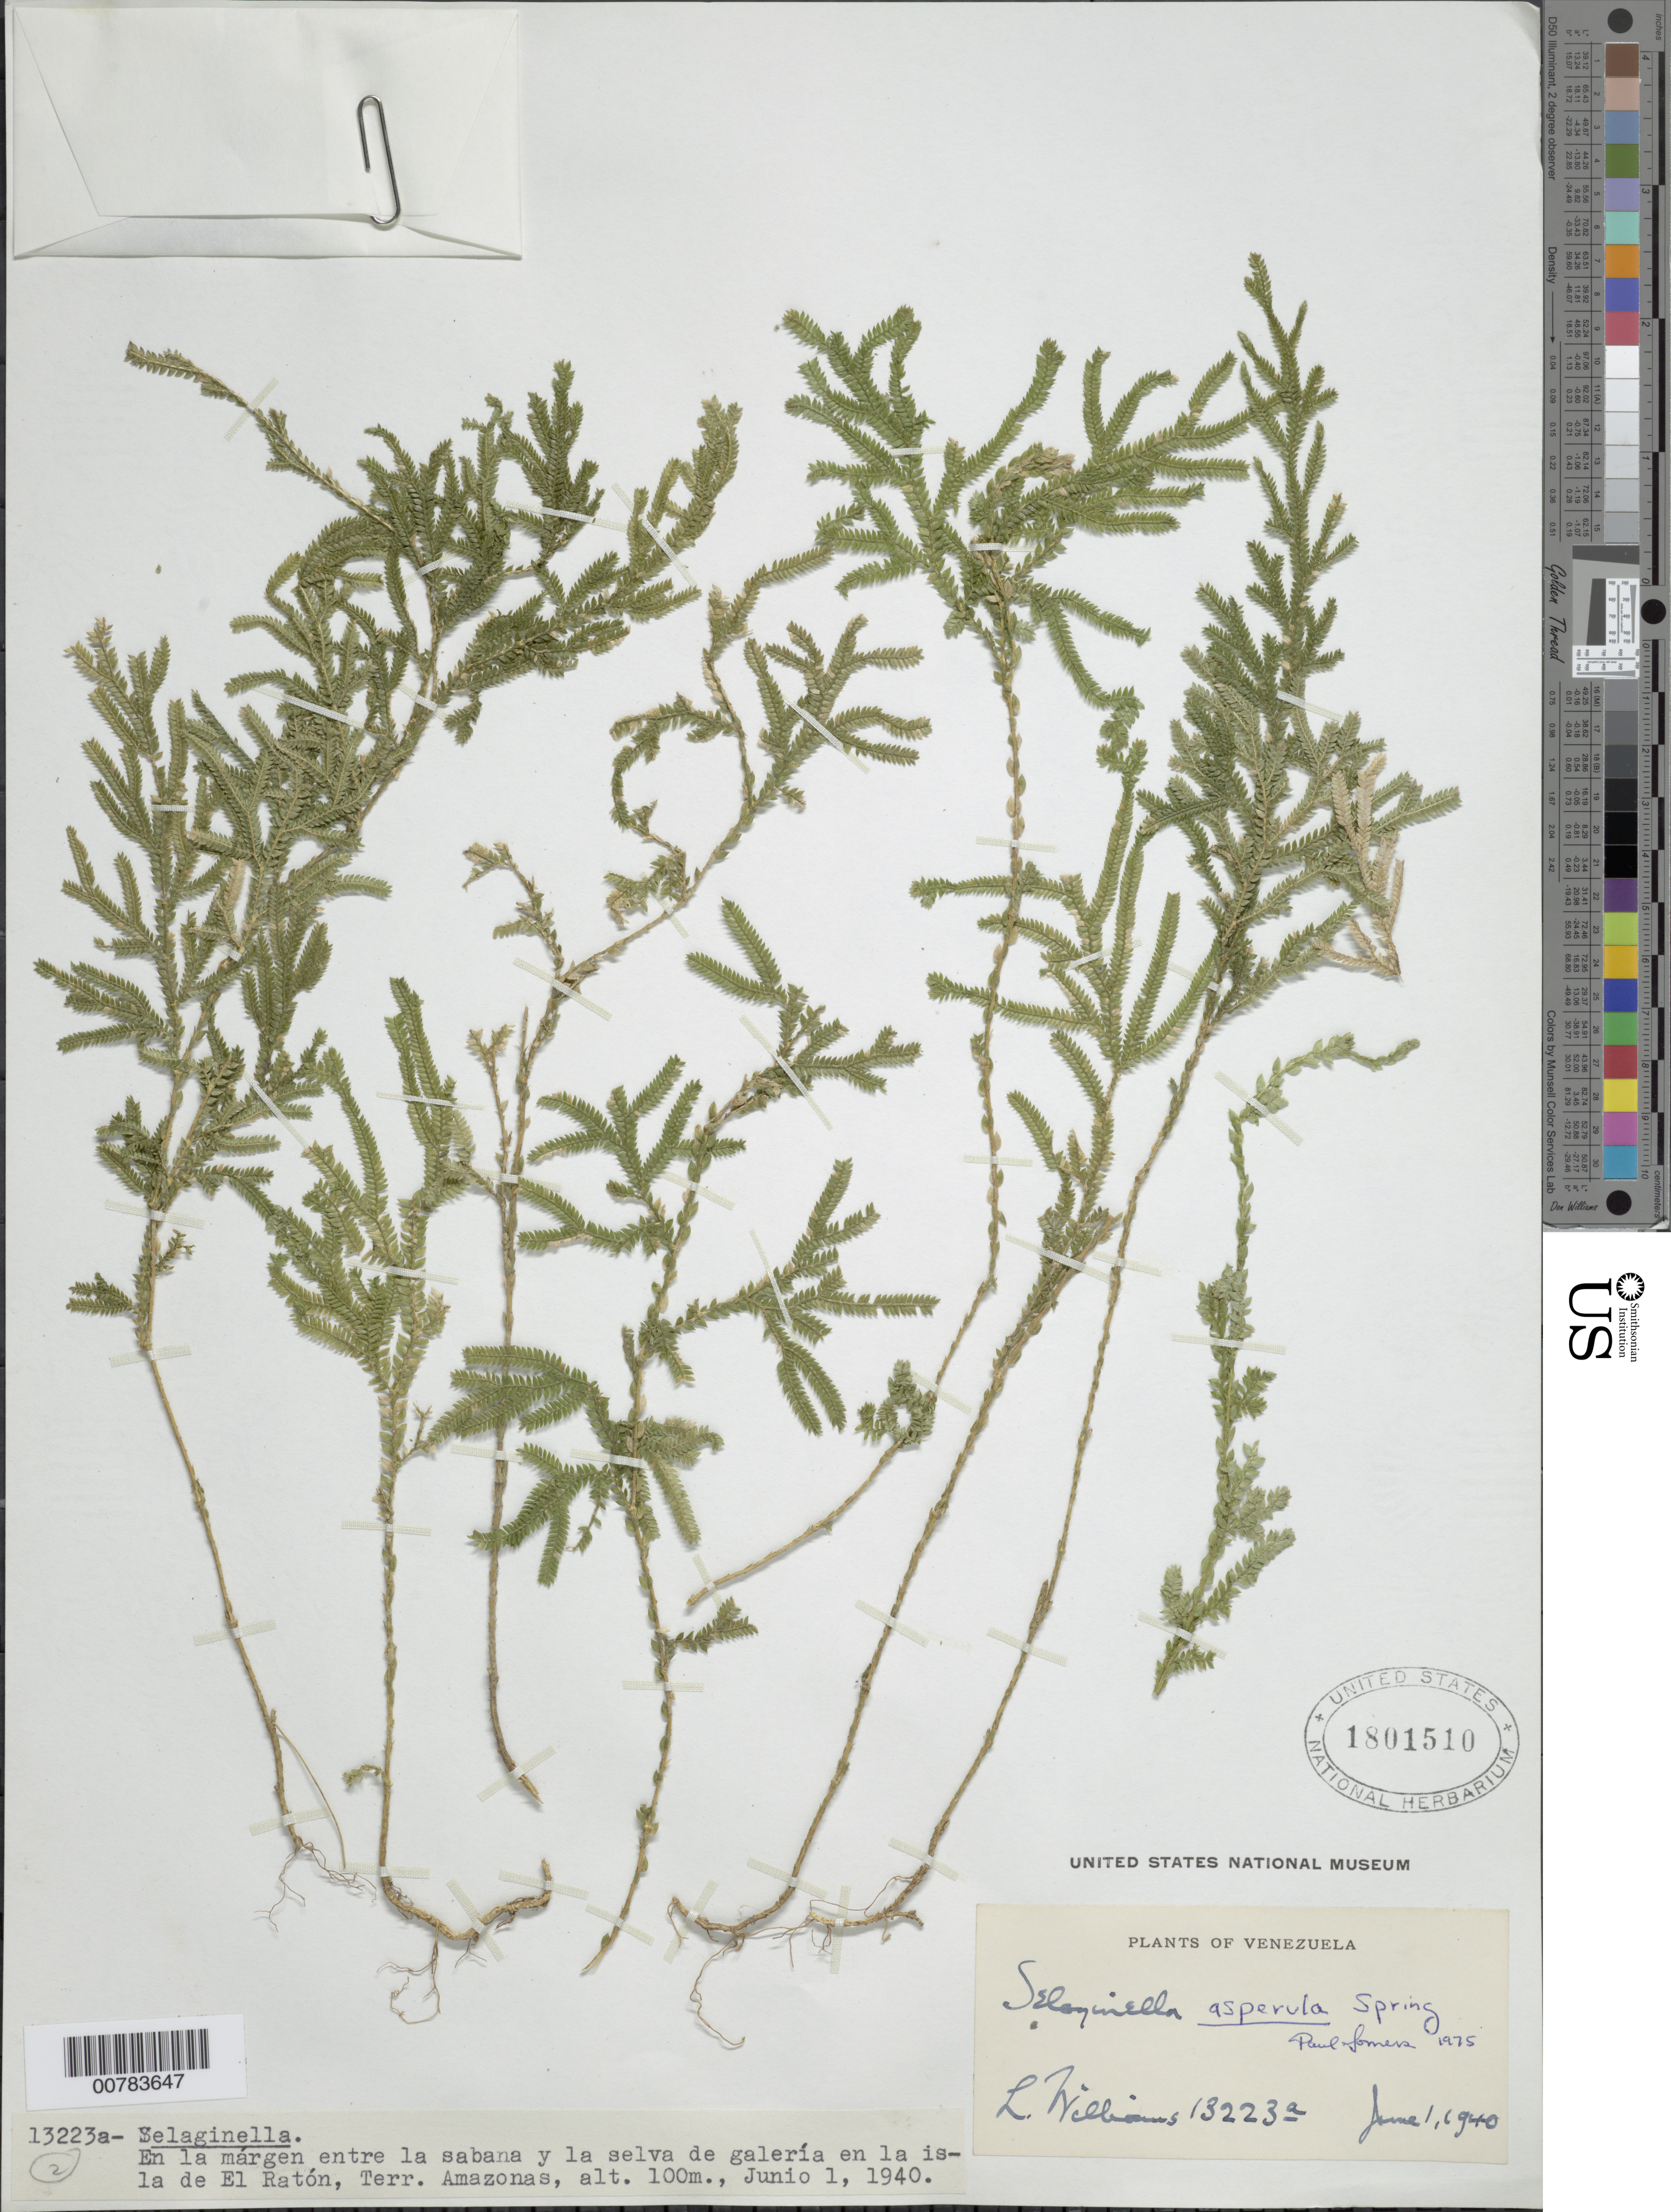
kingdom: Plantae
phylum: Tracheophyta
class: Lycopodiopsida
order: Selaginellales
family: Selaginellaceae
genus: Selaginella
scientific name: Selaginella asperula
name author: Spring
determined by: Somers, P., (TENN), University of Tennessee Knoxville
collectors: Ll. Williams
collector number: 13223 a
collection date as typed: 1-Jun-40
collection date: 1940-06-01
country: Venezuela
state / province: Amazonas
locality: Isla de El Ratón, Alto Orinoco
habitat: Margen entre la sabana y la selva de galeria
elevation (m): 100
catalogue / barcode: US 1801510